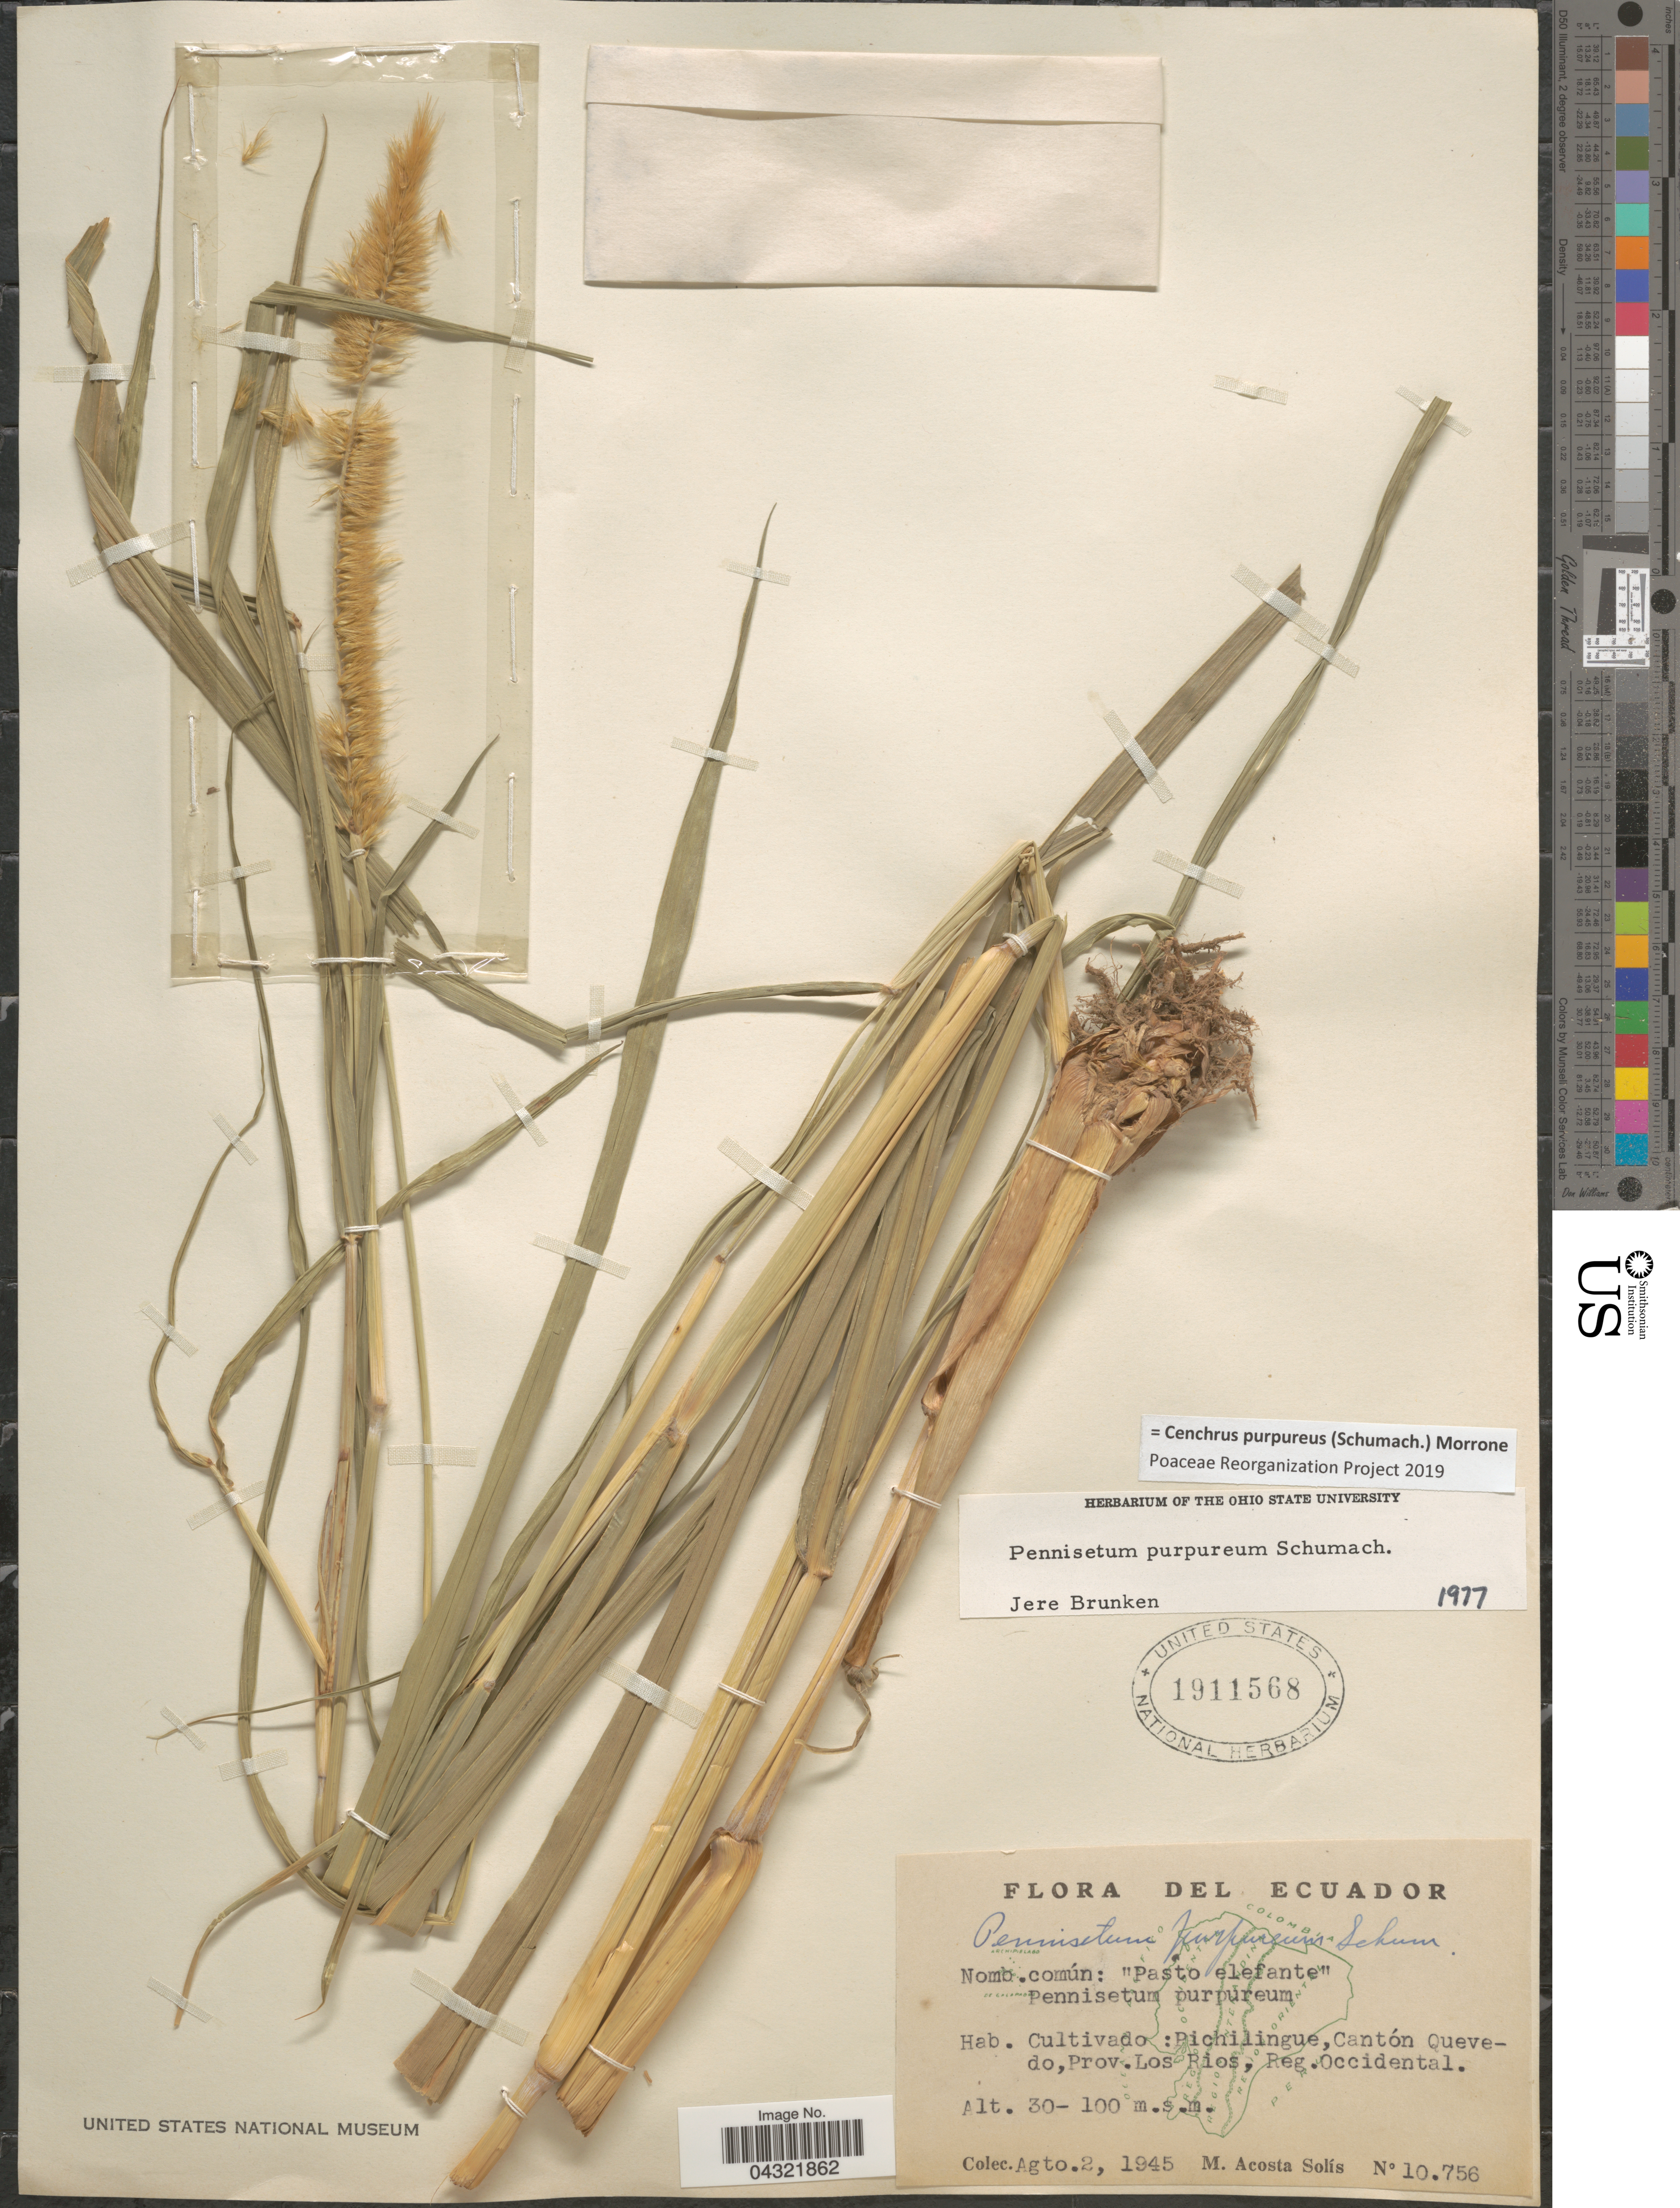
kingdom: Plantae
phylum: Tracheophyta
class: Liliopsida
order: Poales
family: Poaceae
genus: Cenchrus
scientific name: Cenchrus purpureus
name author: (Schumach.) Morrone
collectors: M. Acosta Solis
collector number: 10756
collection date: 1945-08-02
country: Ecuador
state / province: Los Ríos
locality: Cultivado: Pichilingue, Cantón Quevedo, Reg. Occidental.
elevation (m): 30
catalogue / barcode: US 1911568